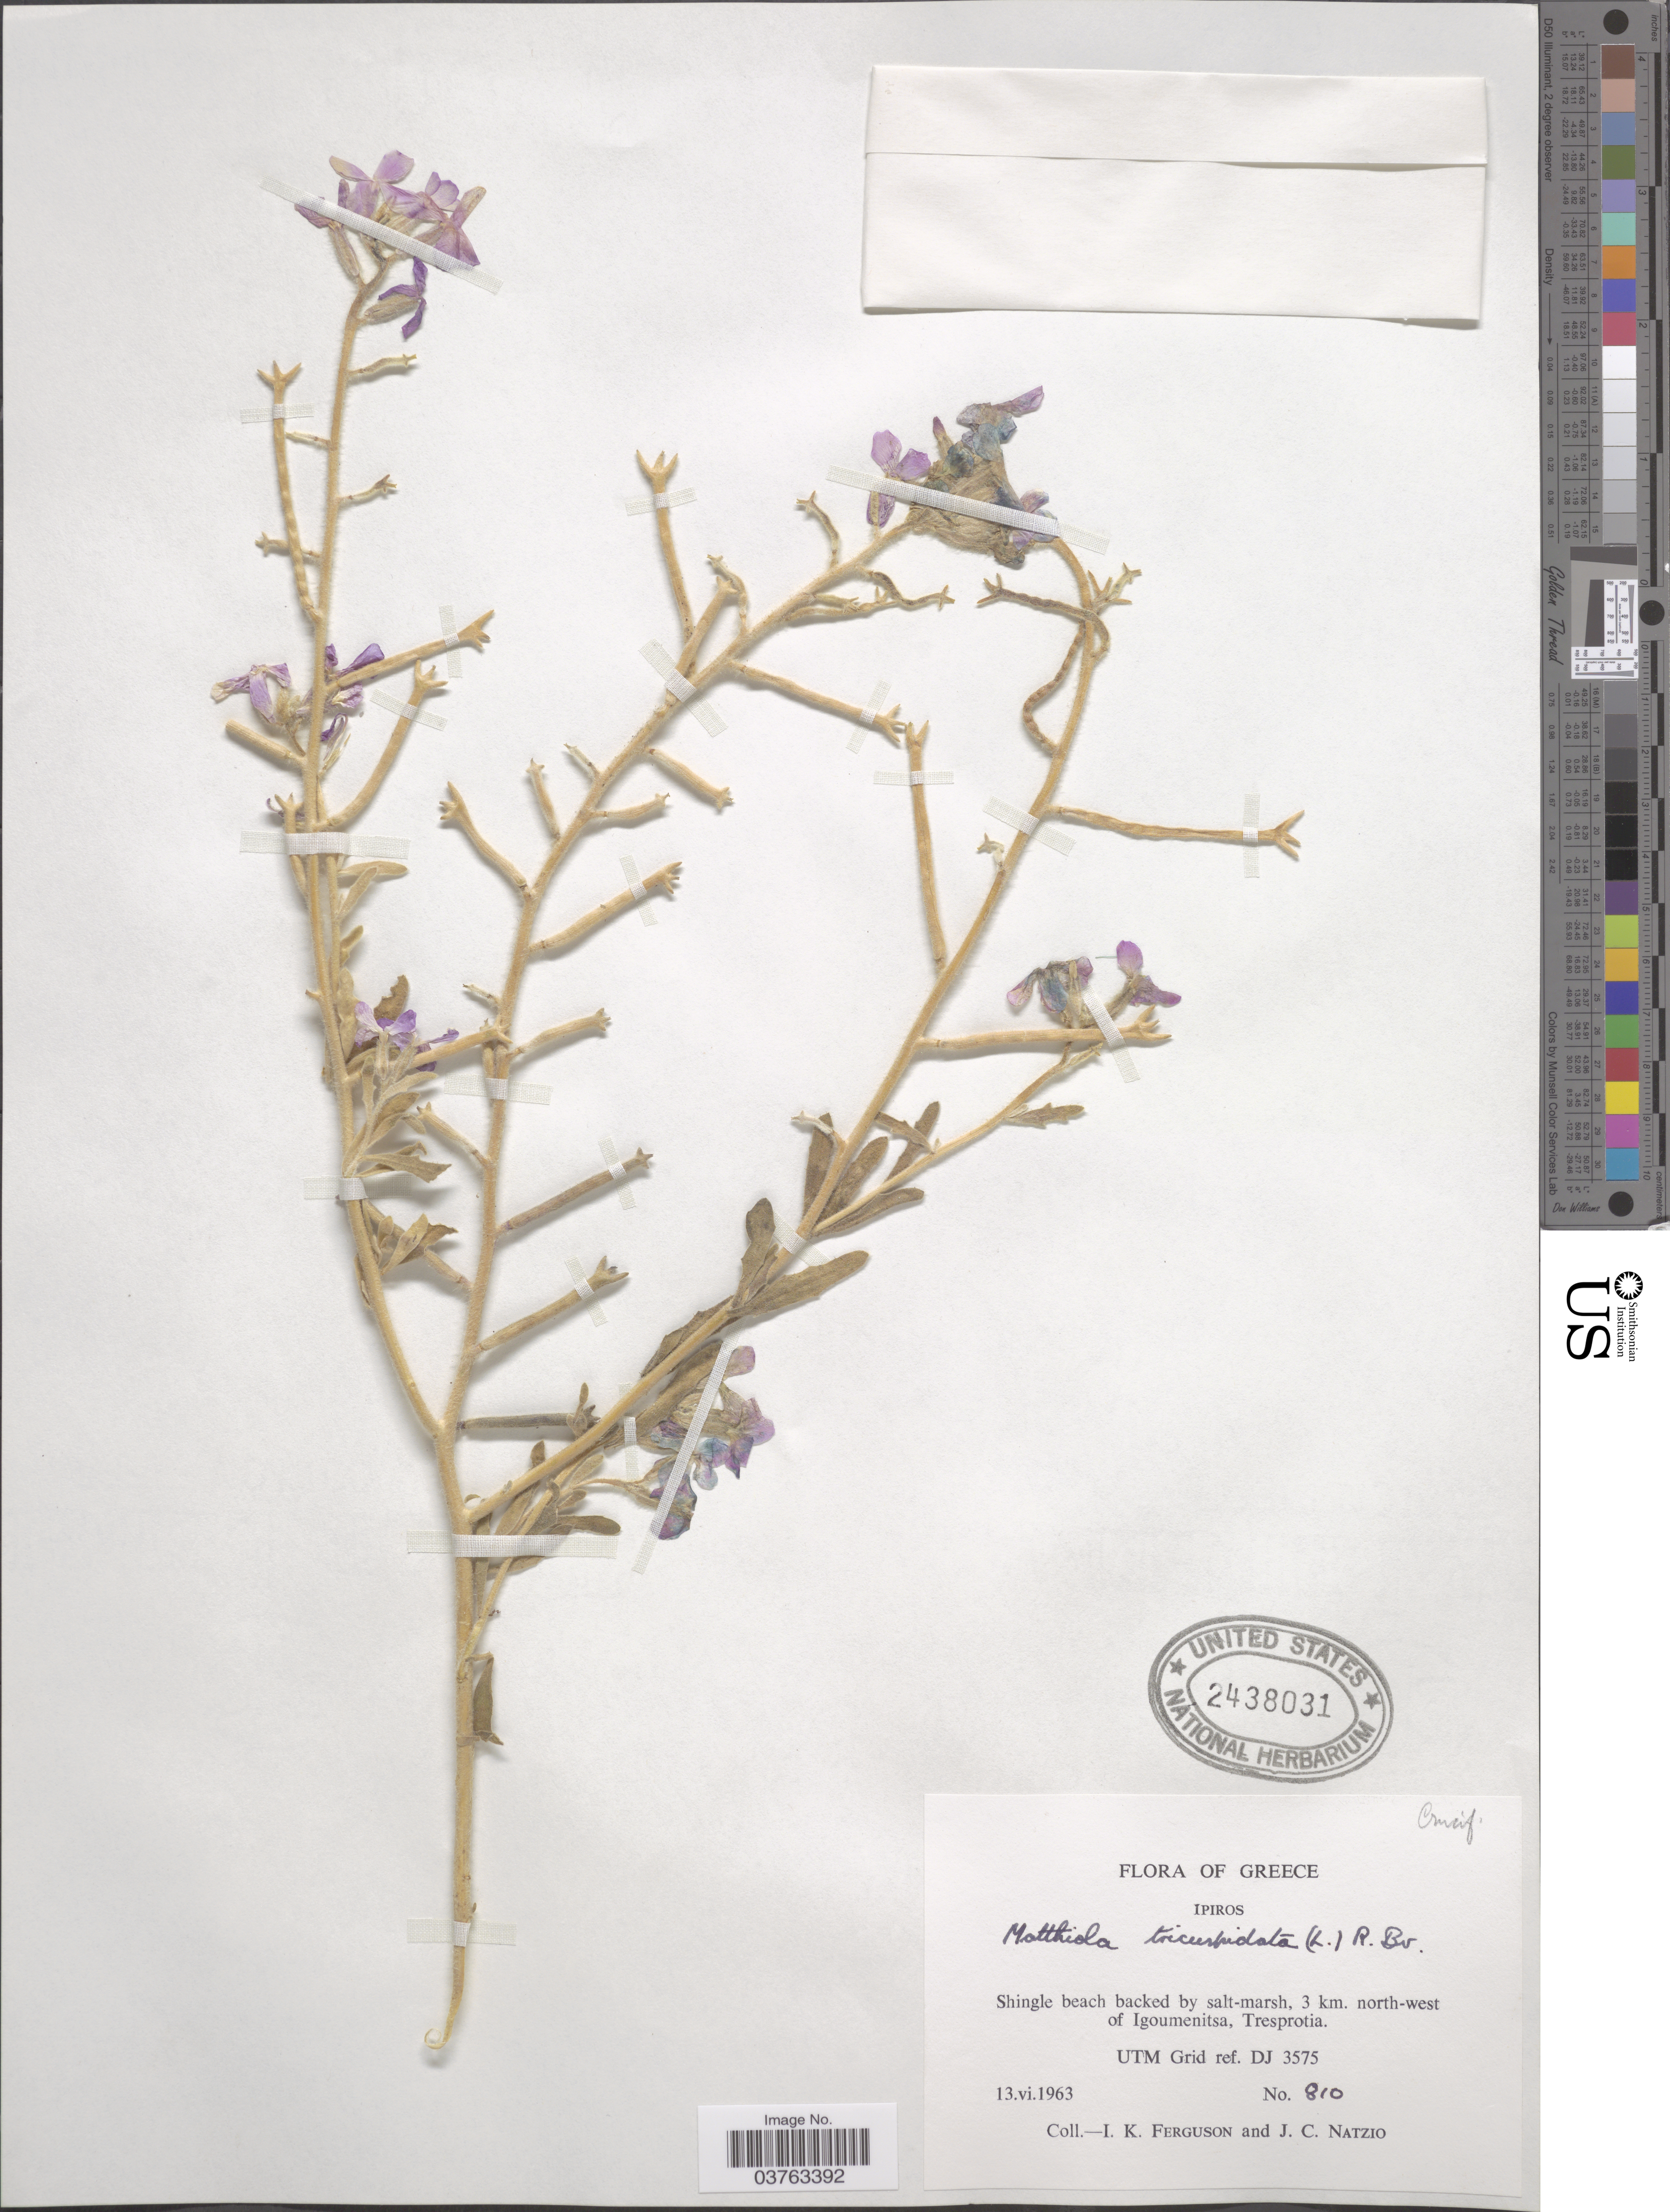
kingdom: Plantae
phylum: Tracheophyta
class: Magnoliopsida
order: Brassicales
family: Brassicaceae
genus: Matthiola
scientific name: Matthiola tricuspidata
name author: (L.) W.T. Aiton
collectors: I. K. Ferguson & J. Natzio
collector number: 810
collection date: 1963-06-13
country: Greece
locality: Ipiros. Shingle beach backed by salt-marsh, 3 km. north-west of Igoumenitsa, Tresprotia. UTM Grid ref. DJ 3575.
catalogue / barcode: US 2438031